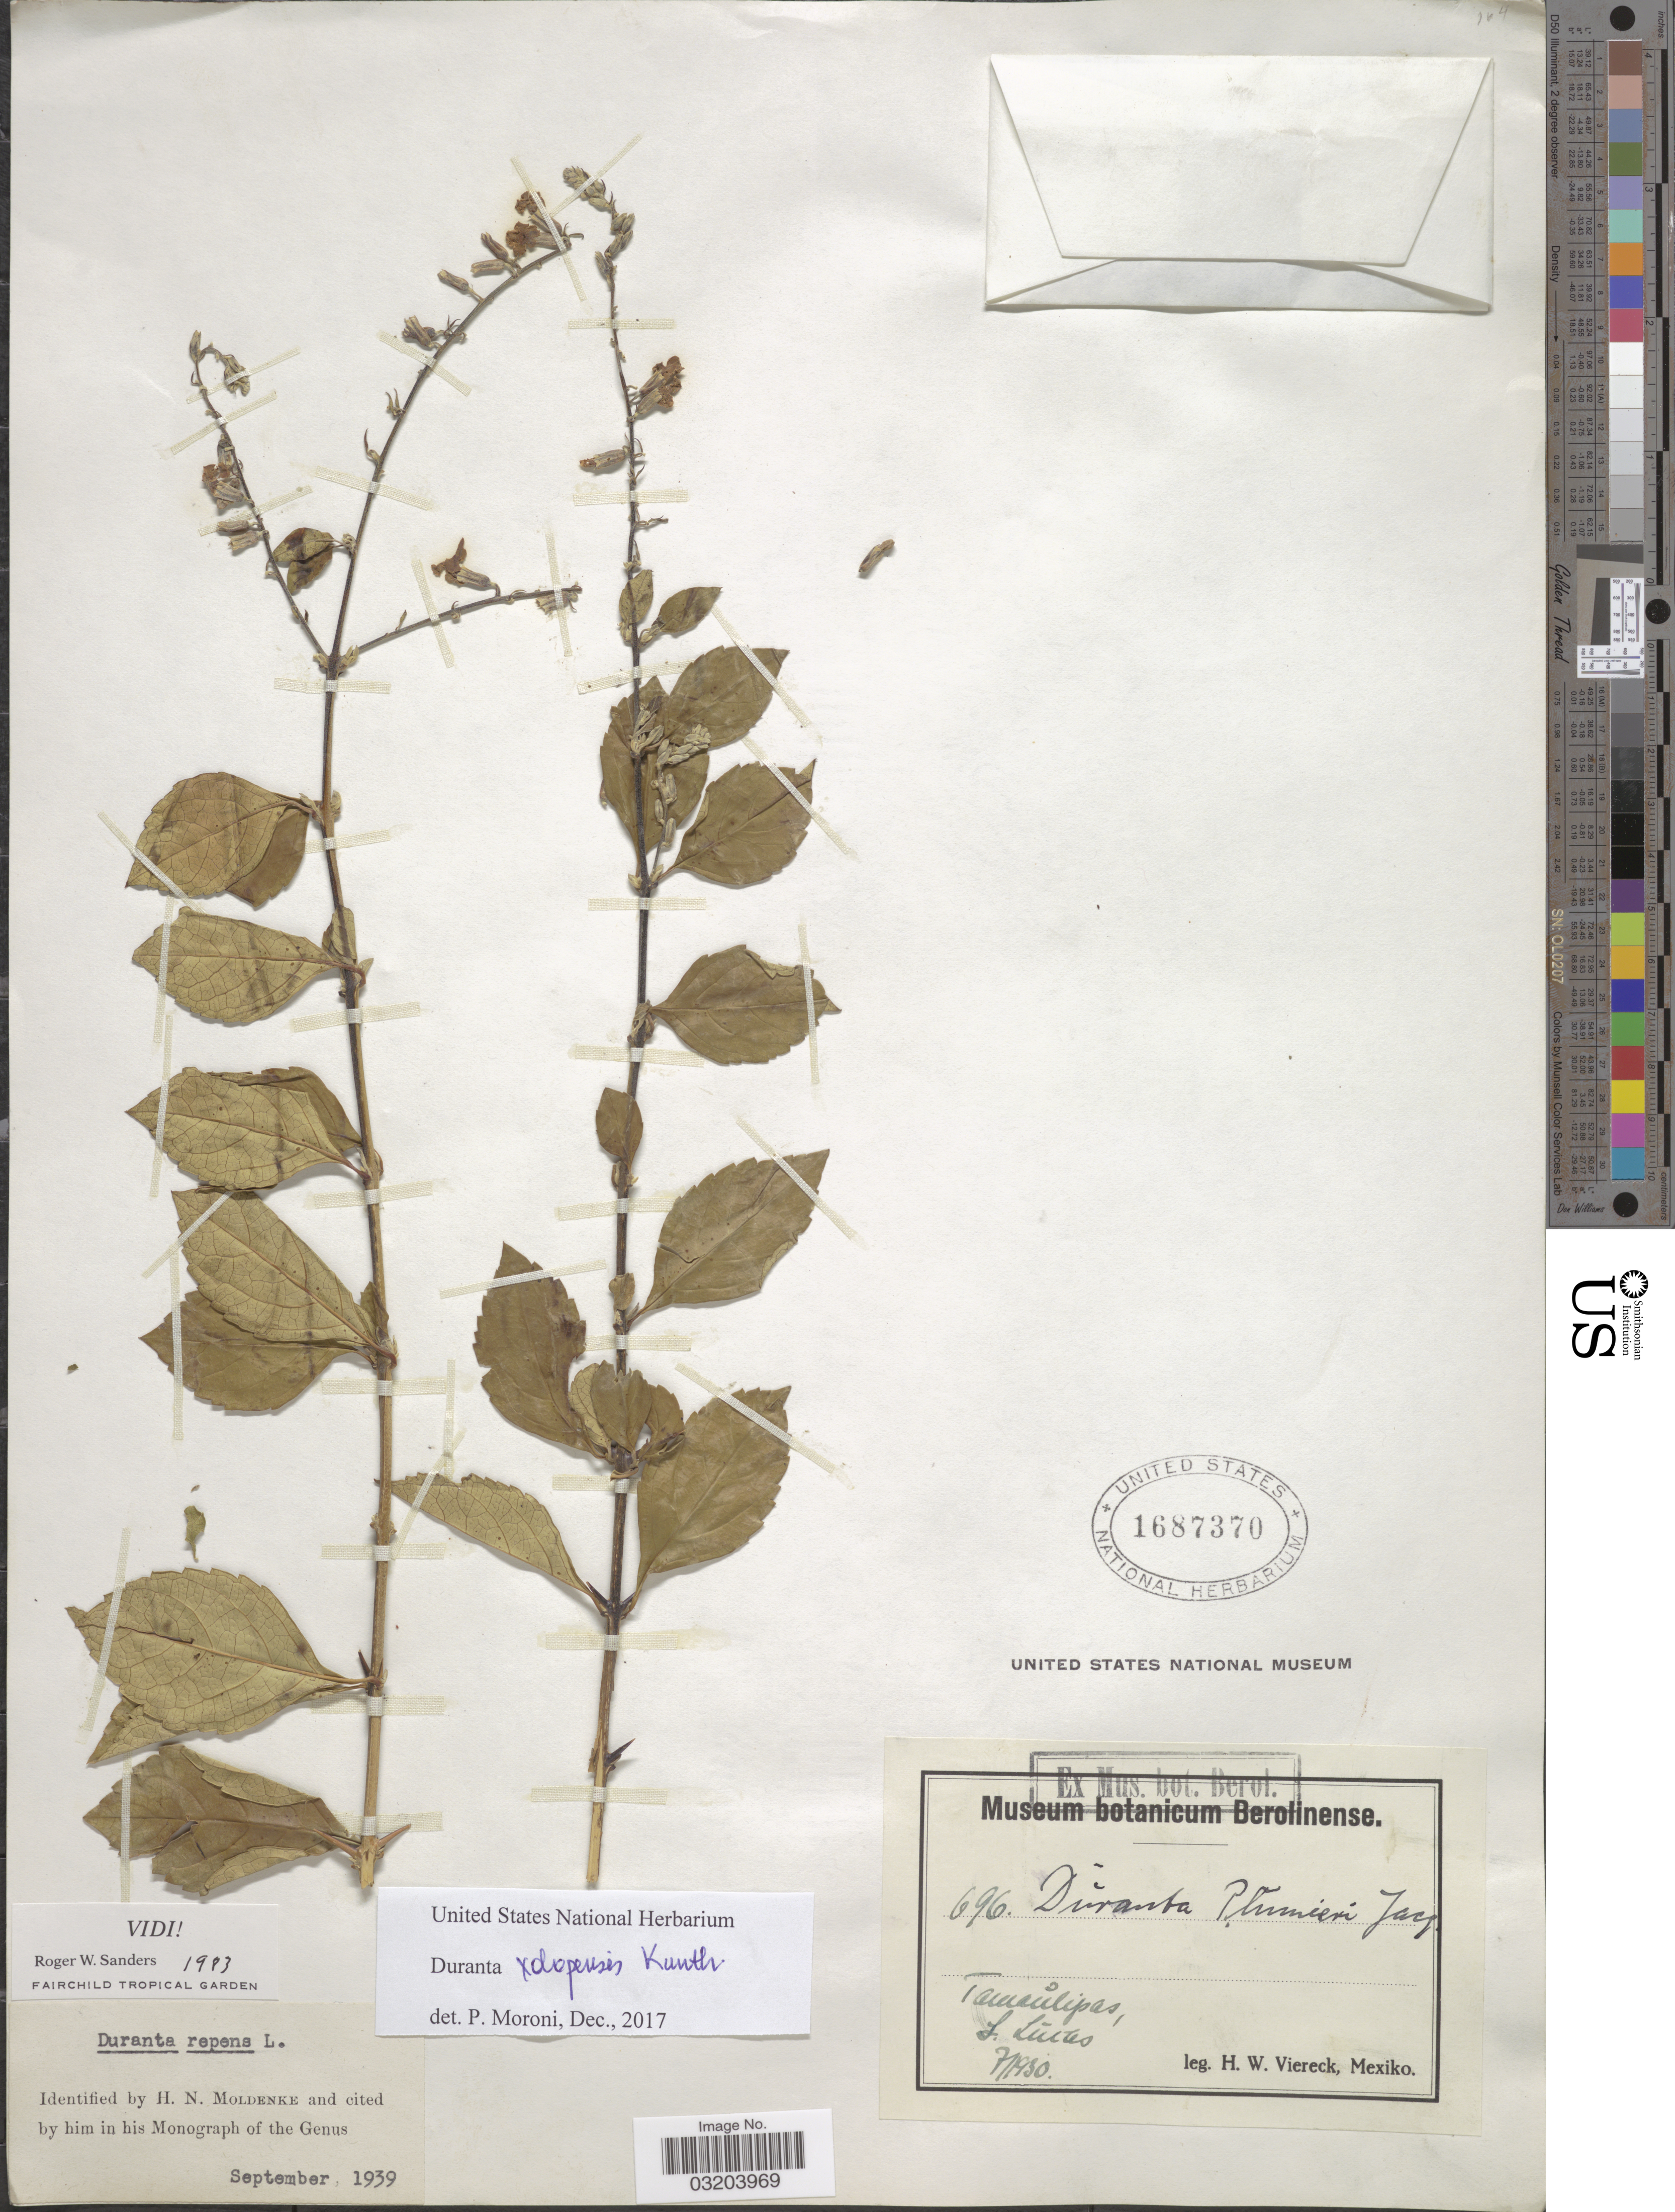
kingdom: Plantae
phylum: Tracheophyta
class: Magnoliopsida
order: Lamiales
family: Verbenaceae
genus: Duranta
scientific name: Duranta erecta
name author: L.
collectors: H. W. Viereck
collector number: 696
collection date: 1930-07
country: Mexico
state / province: Tamaulipas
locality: S. Lúcas.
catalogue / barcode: US 1687370